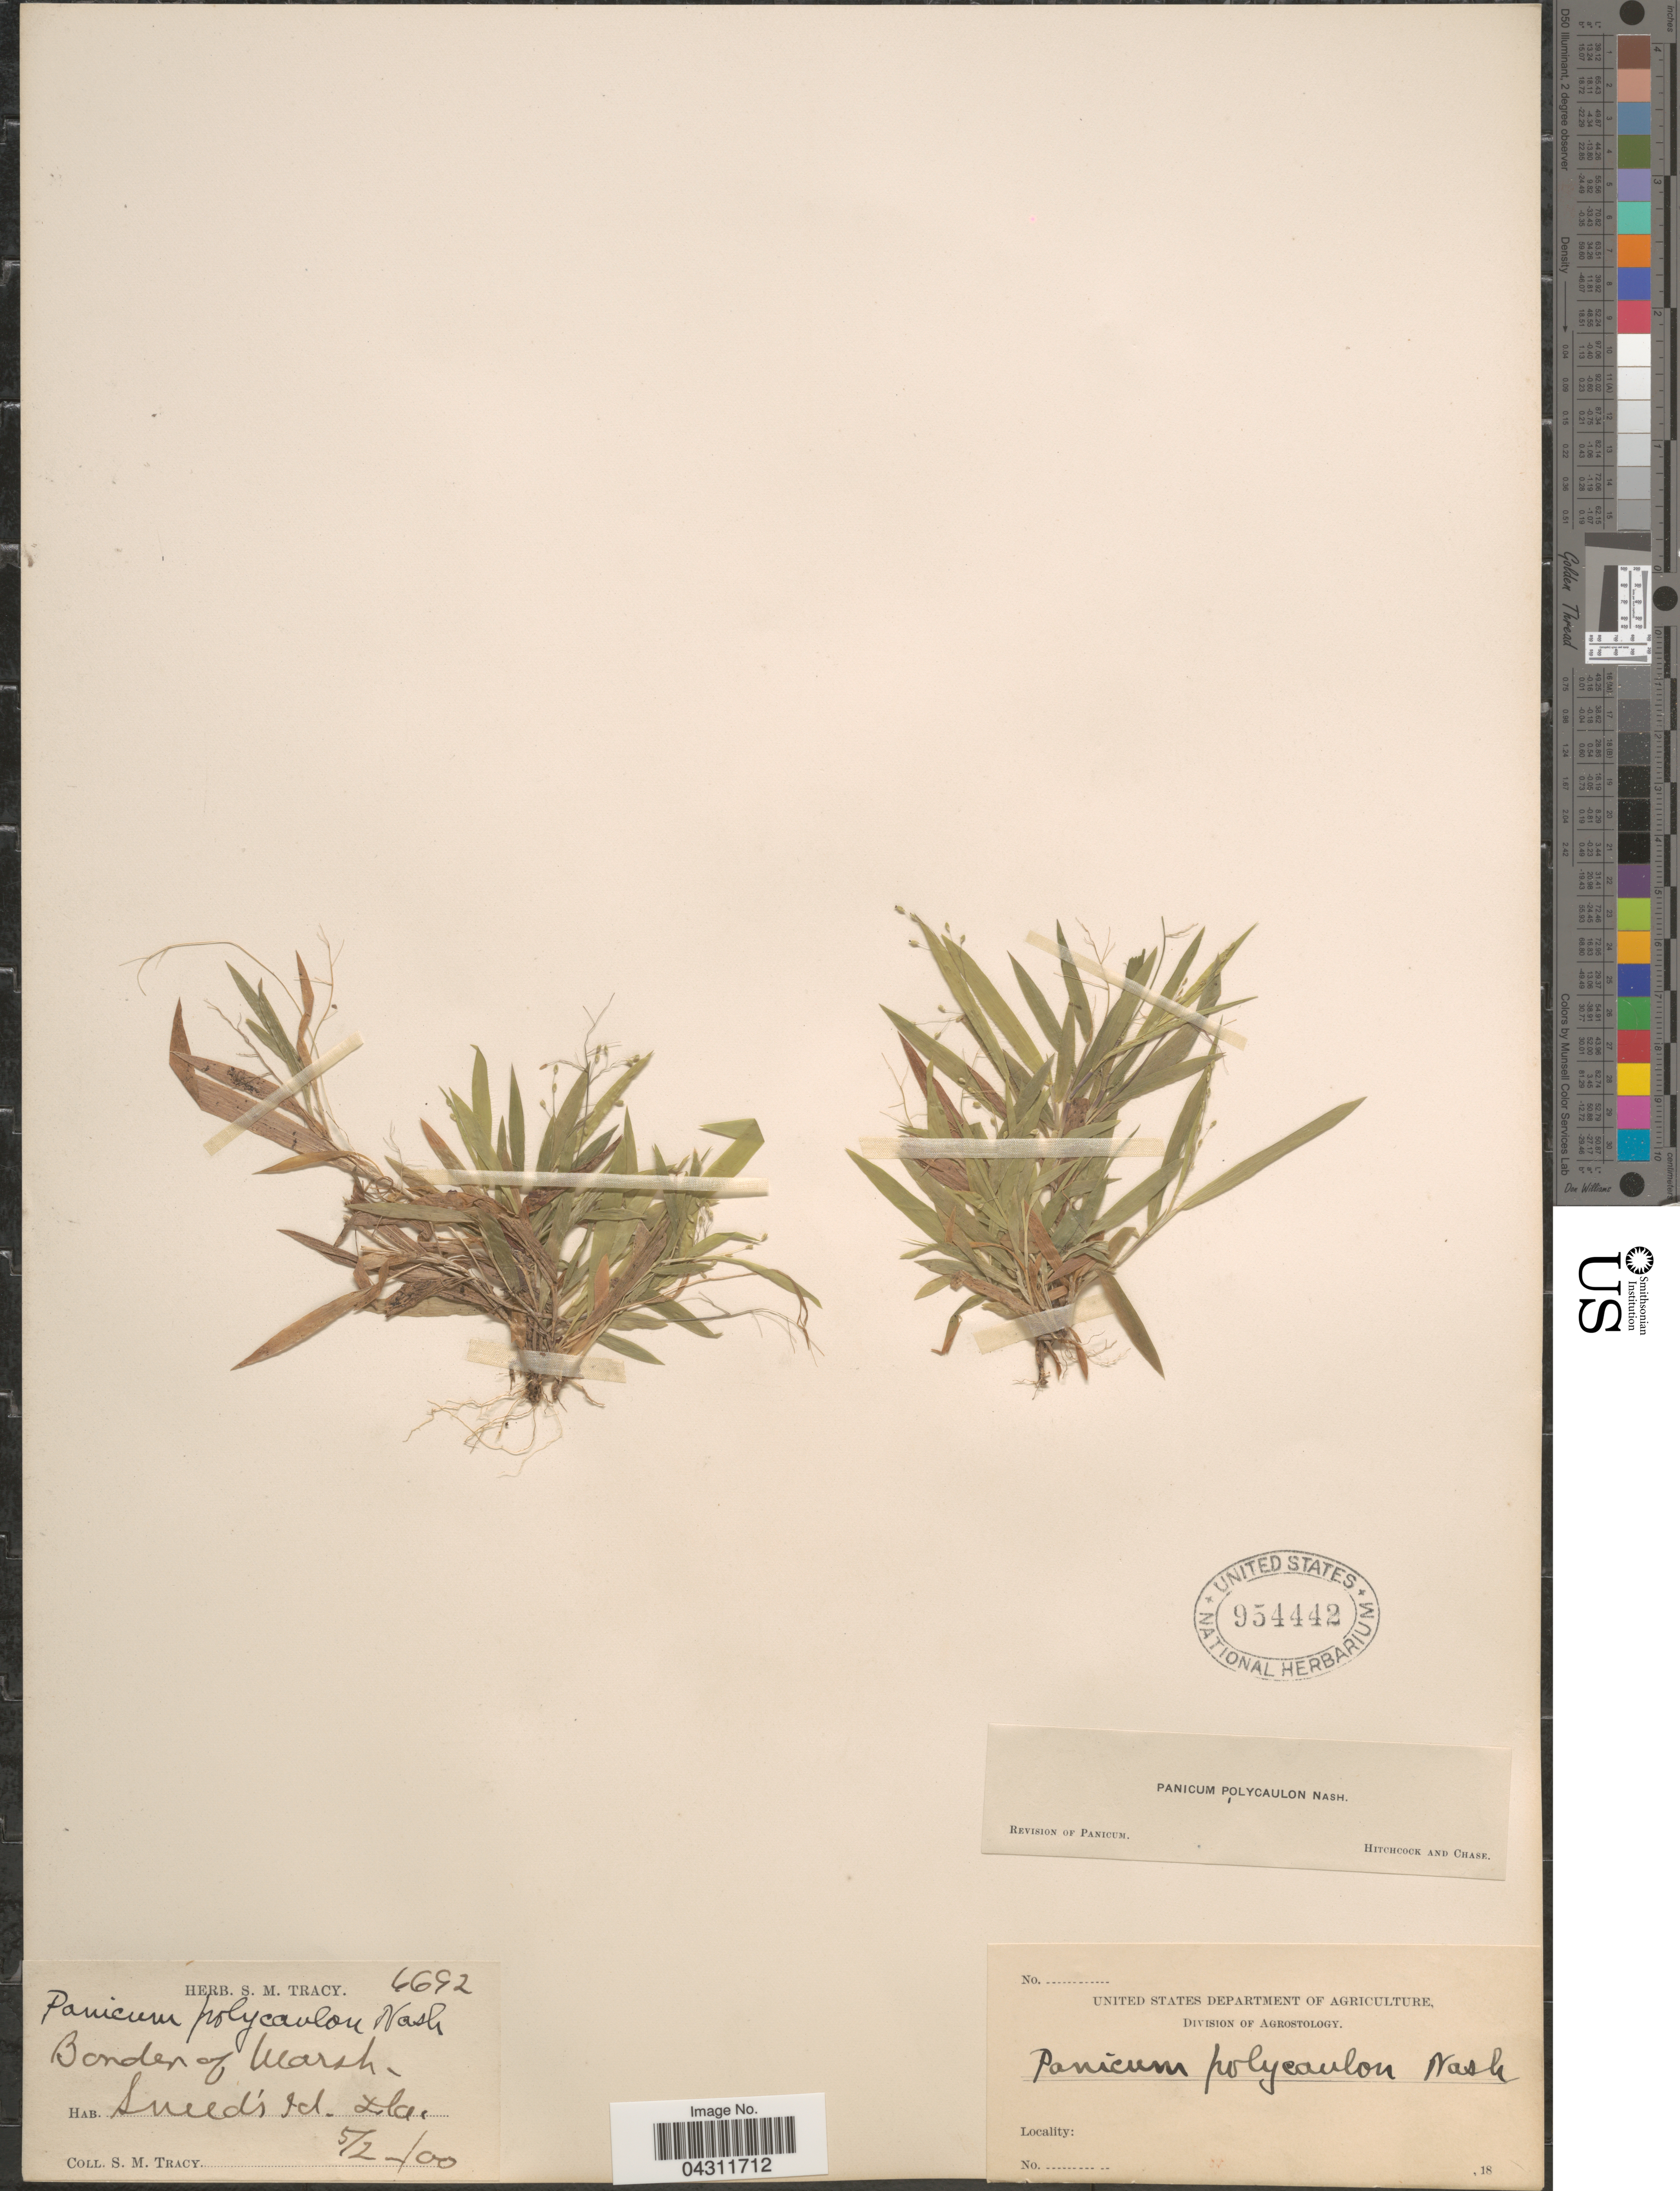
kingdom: Plantae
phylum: Tracheophyta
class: Liliopsida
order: Poales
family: Poaceae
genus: Dichanthelium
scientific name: Dichanthelium strigosum var. glabrescens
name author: (Griseb.) Freckmann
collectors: S. M. Tracy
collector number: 6692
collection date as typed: Transcribed d/m/y: 2/5/0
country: United States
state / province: Florida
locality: Border of Marsh-Sneed's Id.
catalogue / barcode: US 954442